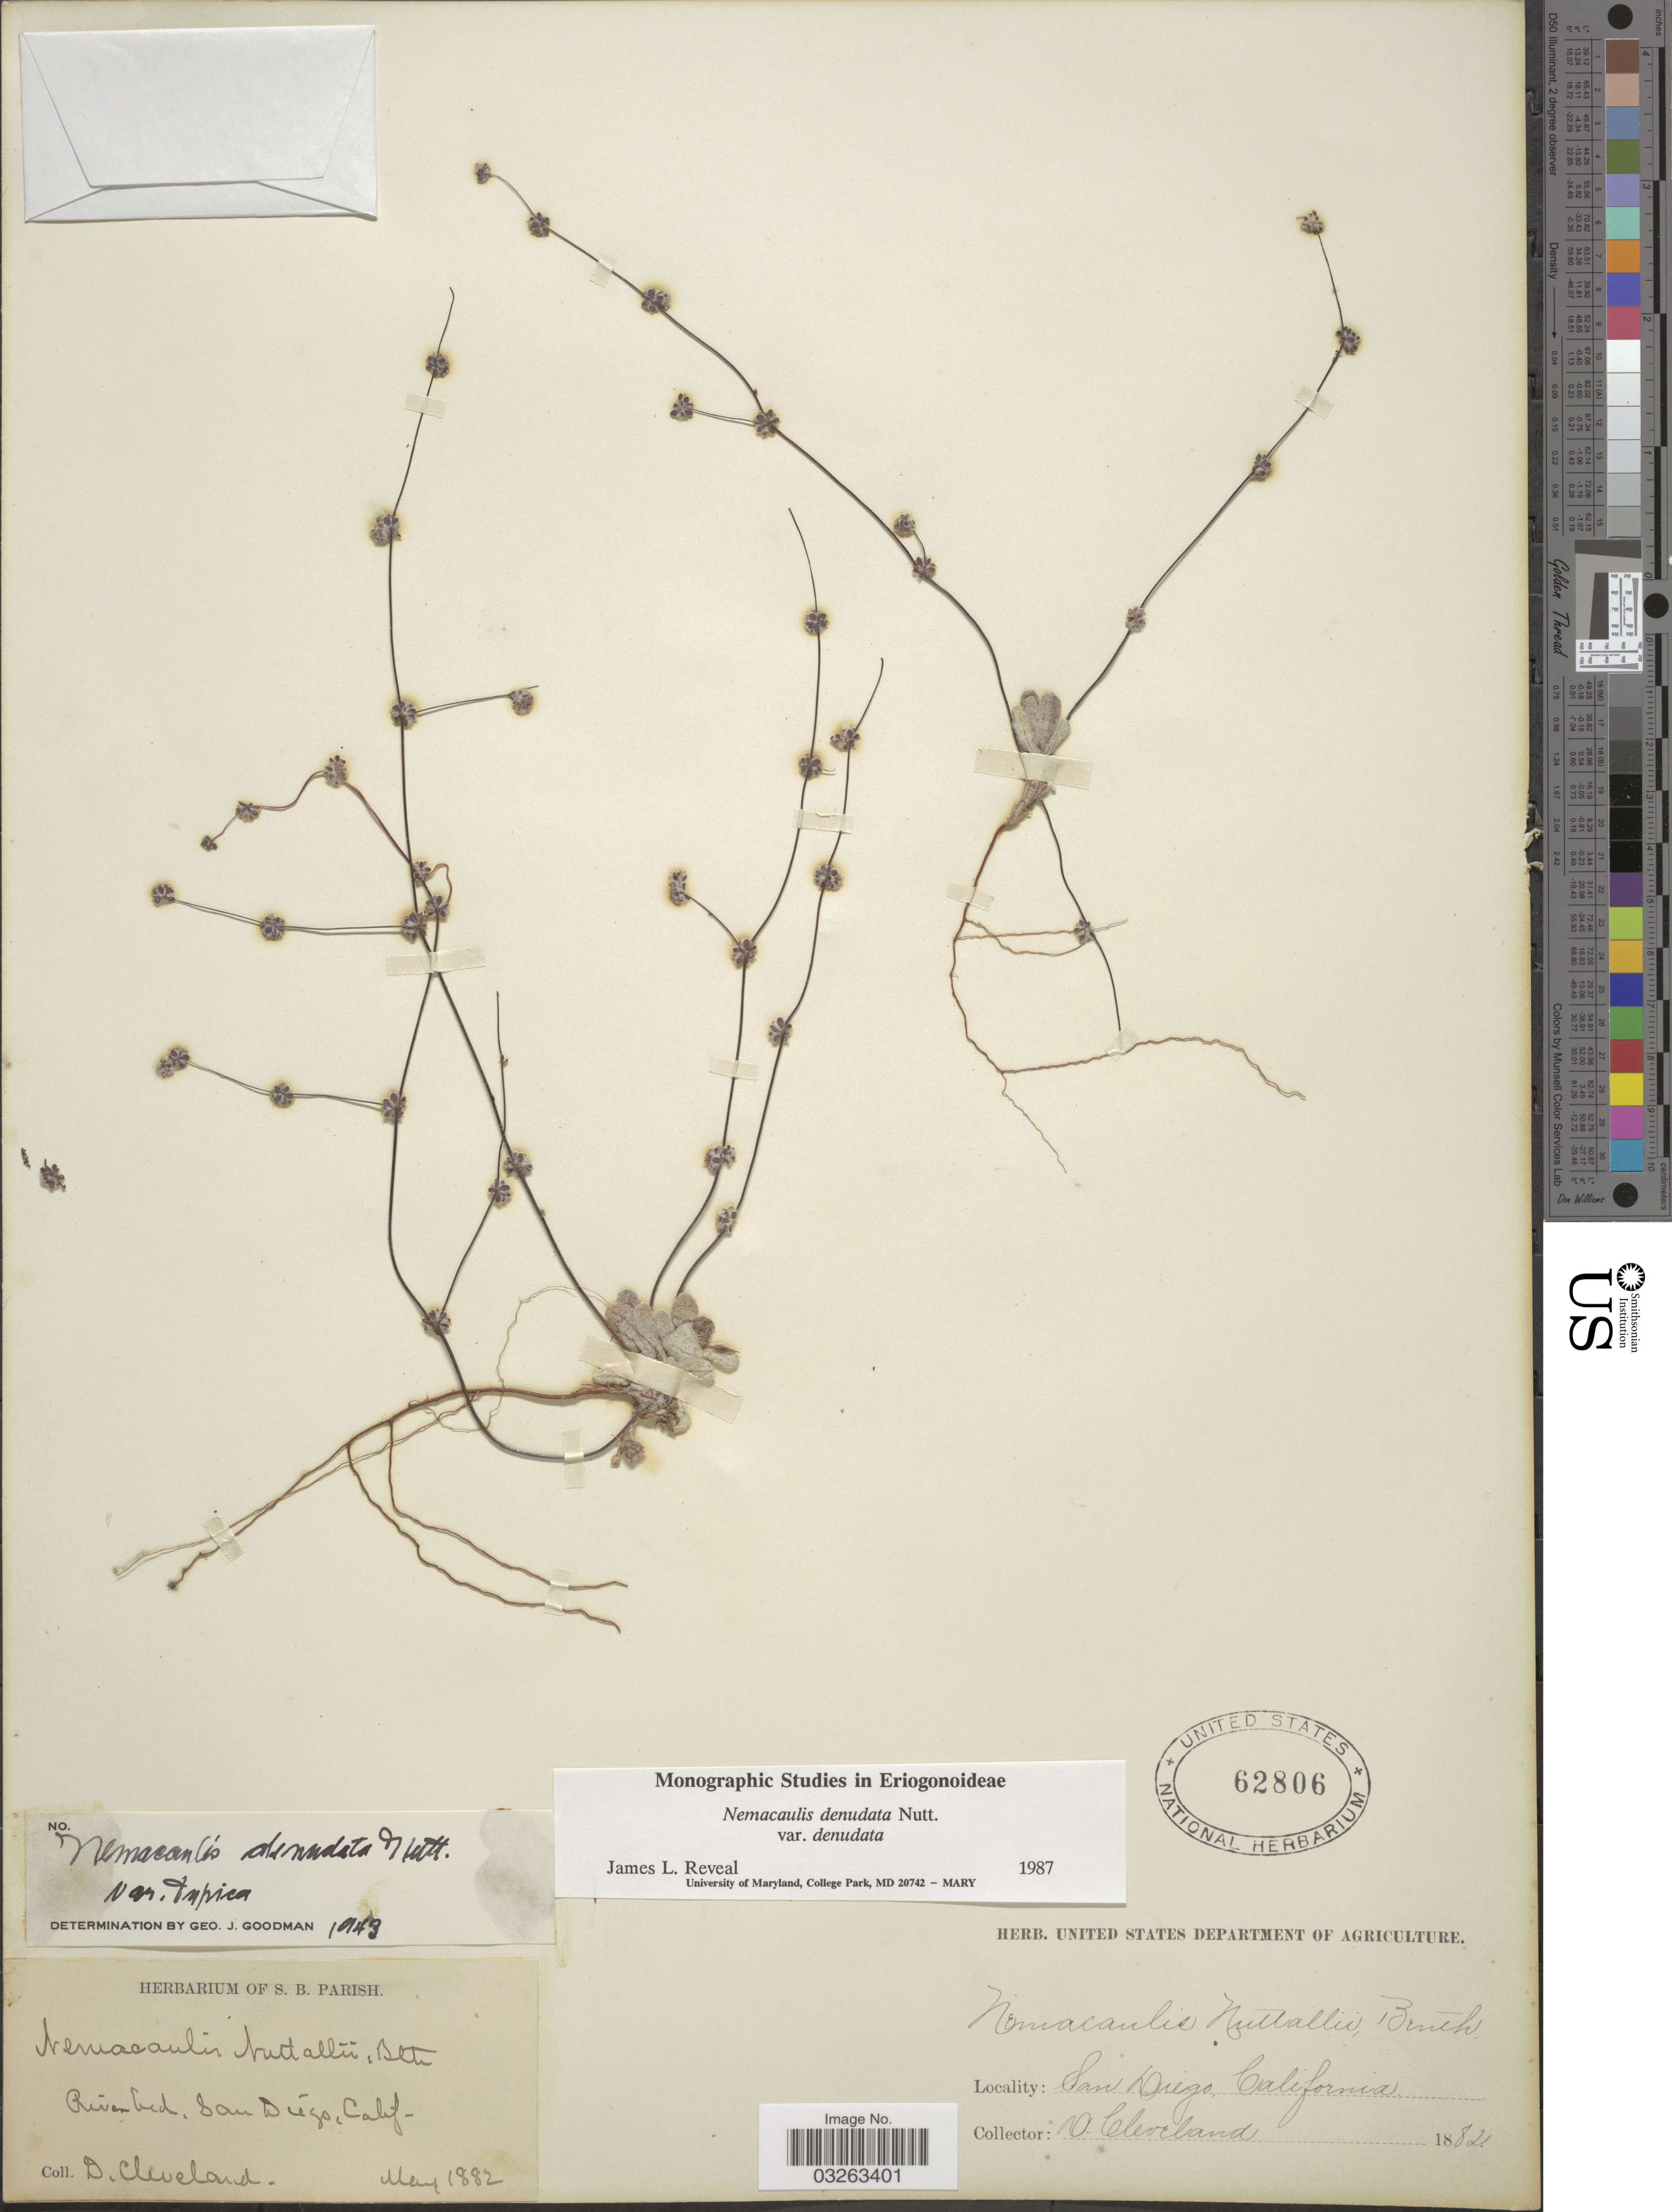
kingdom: Plantae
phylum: Tracheophyta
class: Magnoliopsida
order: Caryophyllales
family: Polygonaceae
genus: Nemacaulis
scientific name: Nemacaulis denudata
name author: Nutt.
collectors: D. Cleveland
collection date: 1882-05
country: United States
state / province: California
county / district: San Diego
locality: Riverbed, San Diego.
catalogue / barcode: US 62806